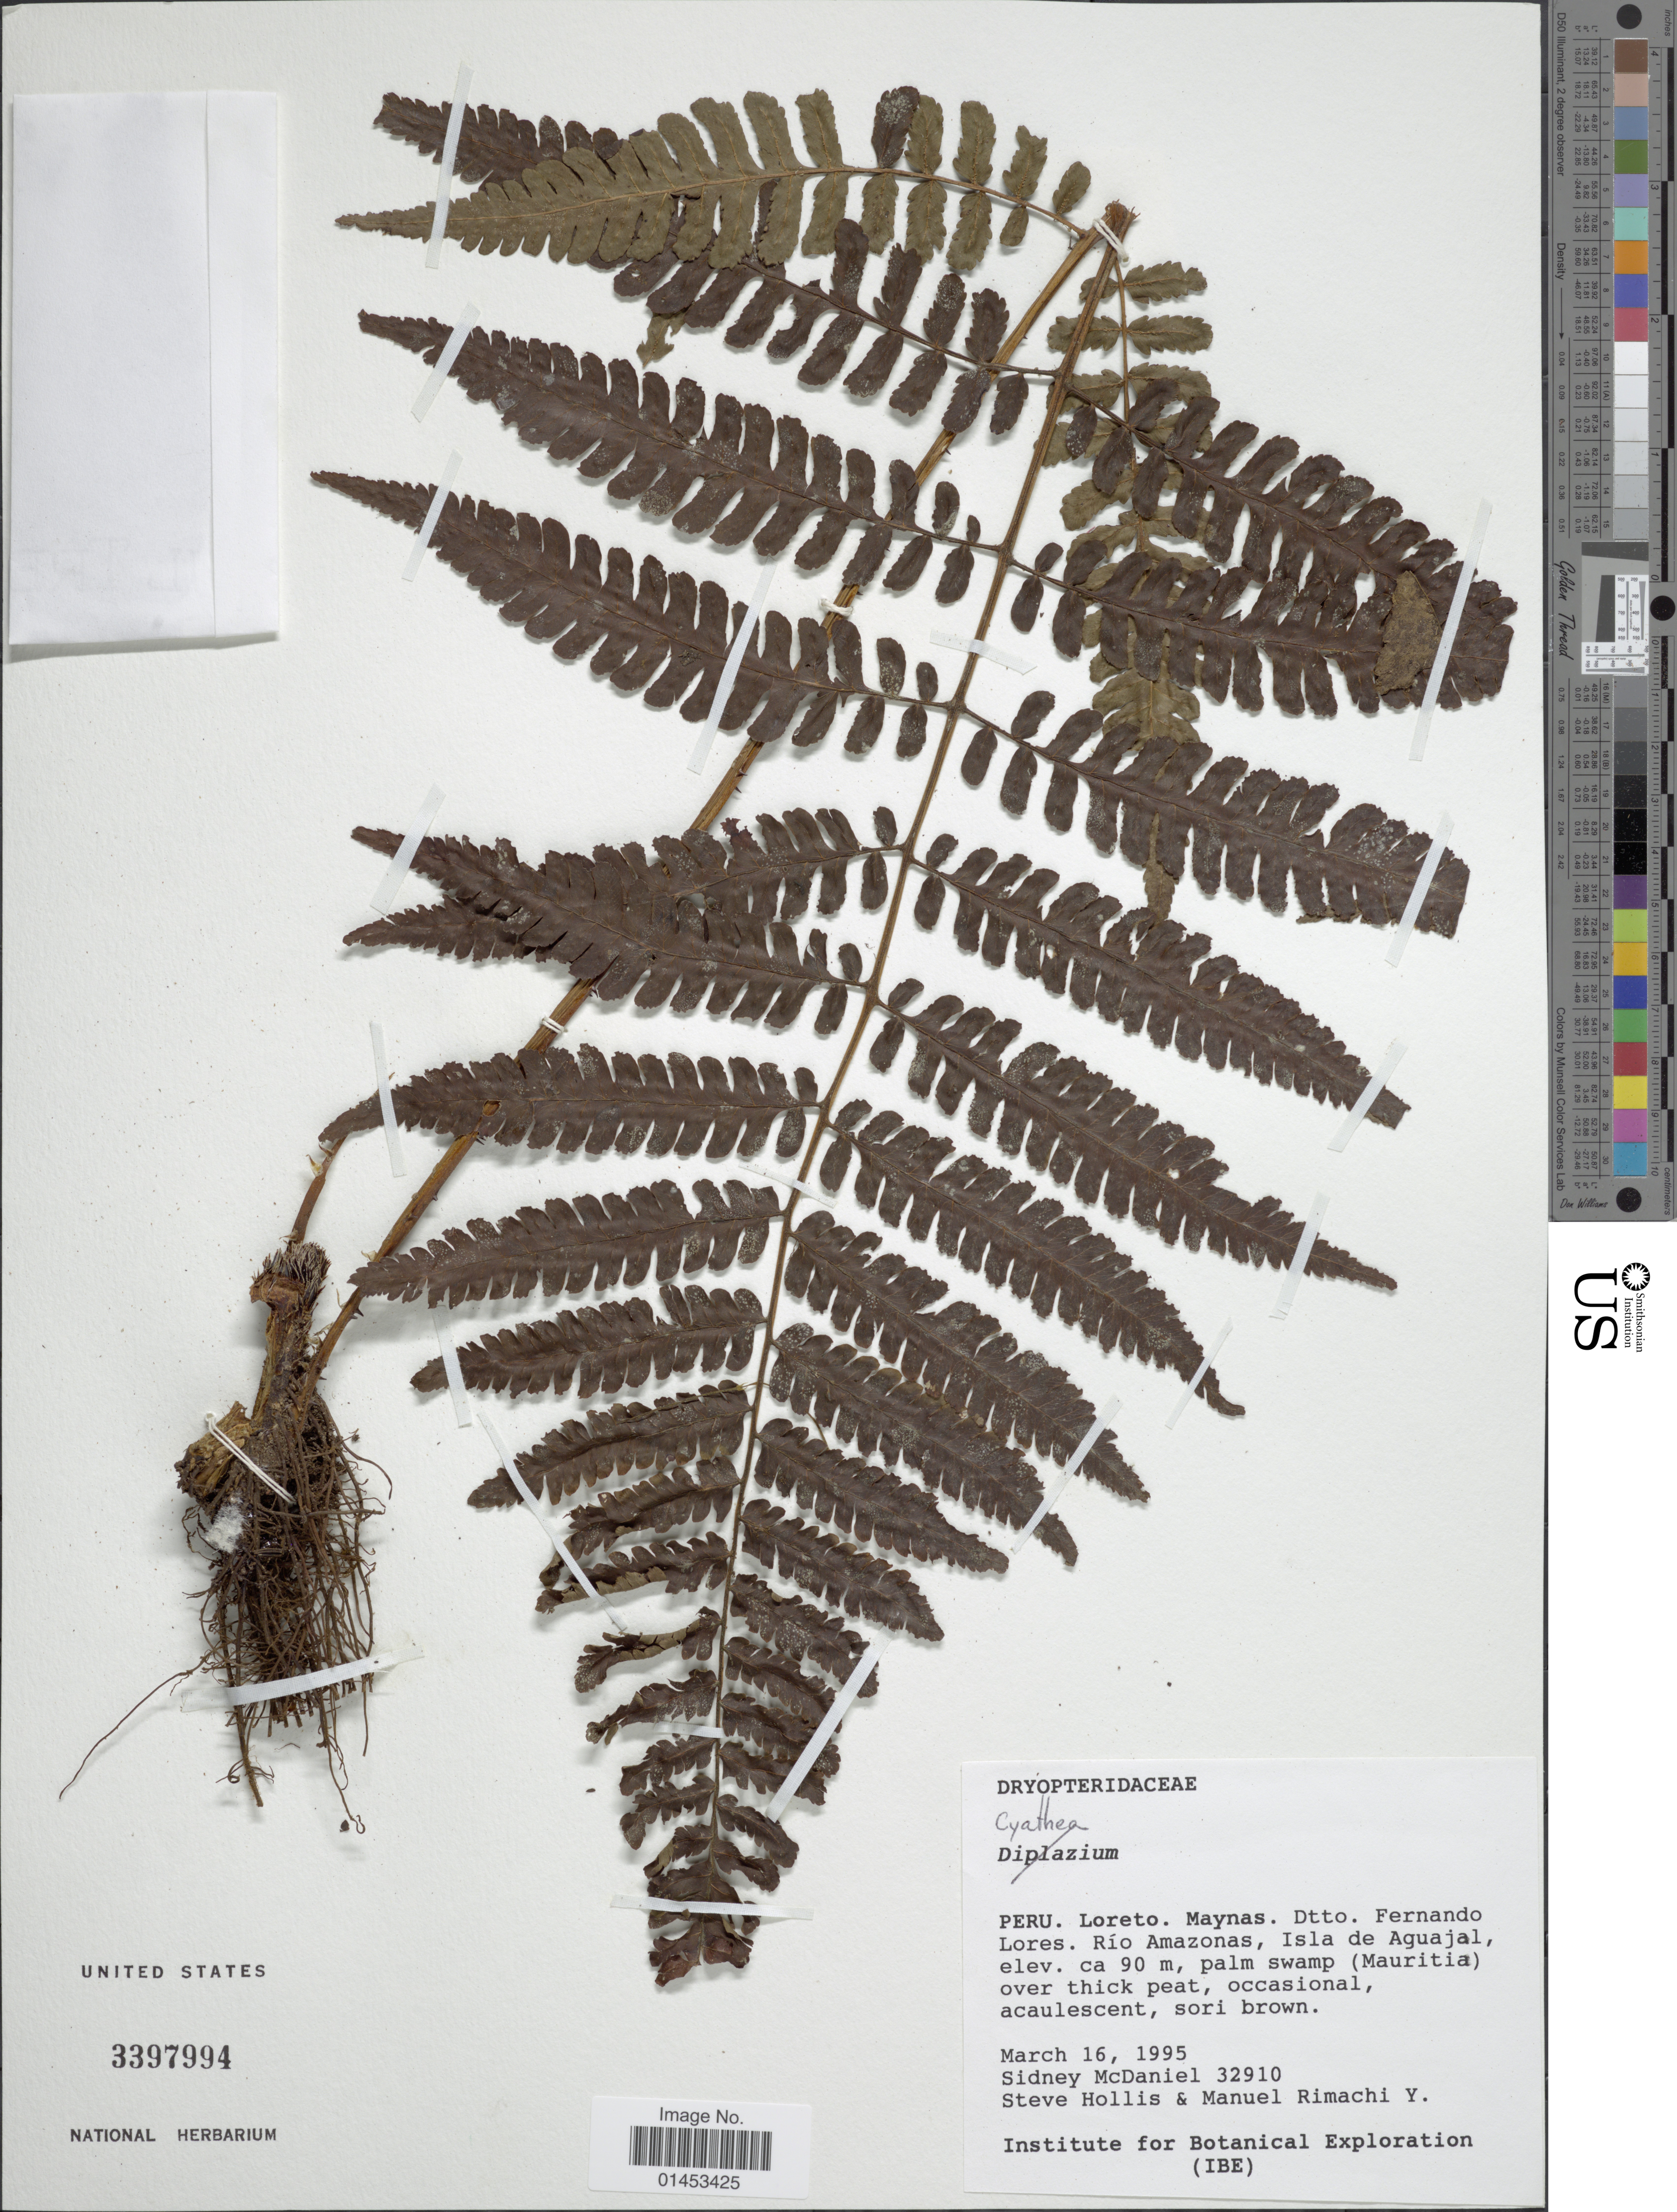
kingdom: Plantae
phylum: Tracheophyta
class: Polypodiopsida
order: Cyatheales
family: Cyatheaceae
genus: Cyathea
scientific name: Cyathea sp.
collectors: S. McDaniel, S. Hollis & M. Rimachi Y.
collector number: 32910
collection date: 1995-03-16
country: Peru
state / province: Loreto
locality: Peru Loreto, Maynas, Dtto. Fernando Lores, Rio Amazonas, Isla de Aguajal,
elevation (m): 90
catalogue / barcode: US 3397994